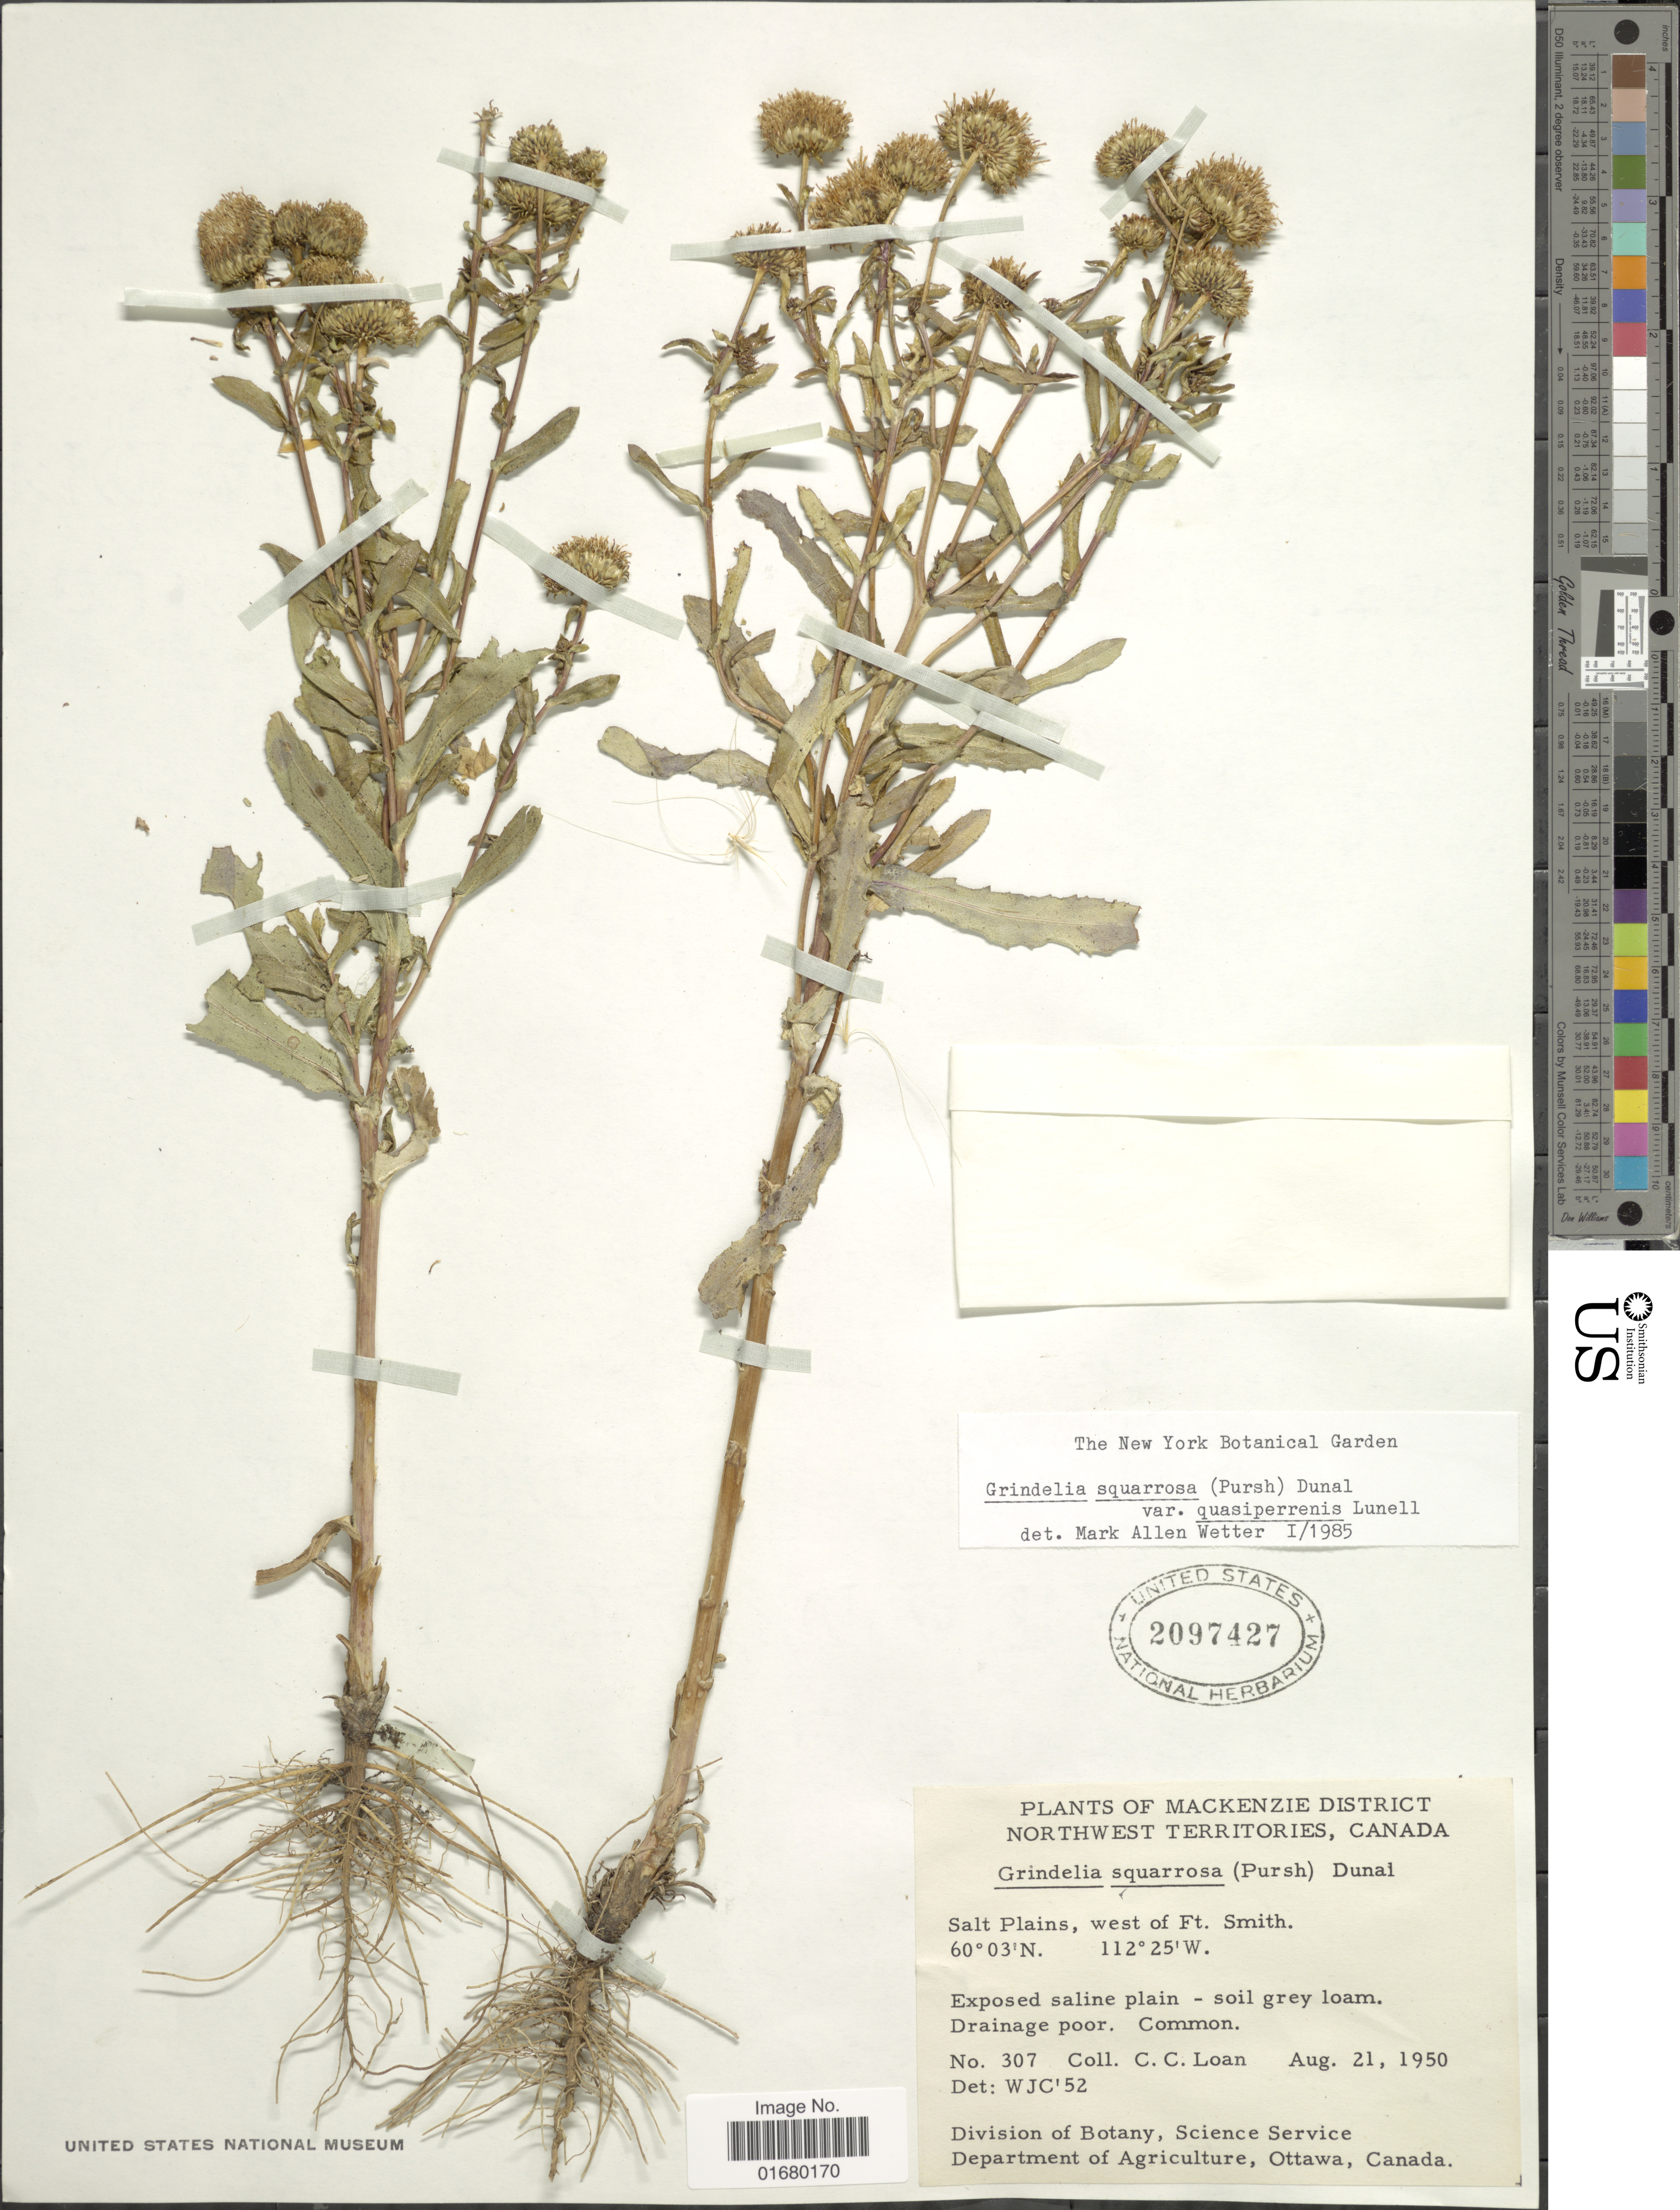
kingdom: Plantae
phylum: Tracheophyta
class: Magnoliopsida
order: Asterales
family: Asteraceae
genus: Grindelia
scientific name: Grindelia squarrosa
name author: (Pursh) Dunal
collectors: C. Loan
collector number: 307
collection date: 1950-08-21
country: Canada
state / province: Northwest Territories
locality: Mackenzie District, Northwest Territories, west of Ft. Smith.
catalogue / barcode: US 2097427